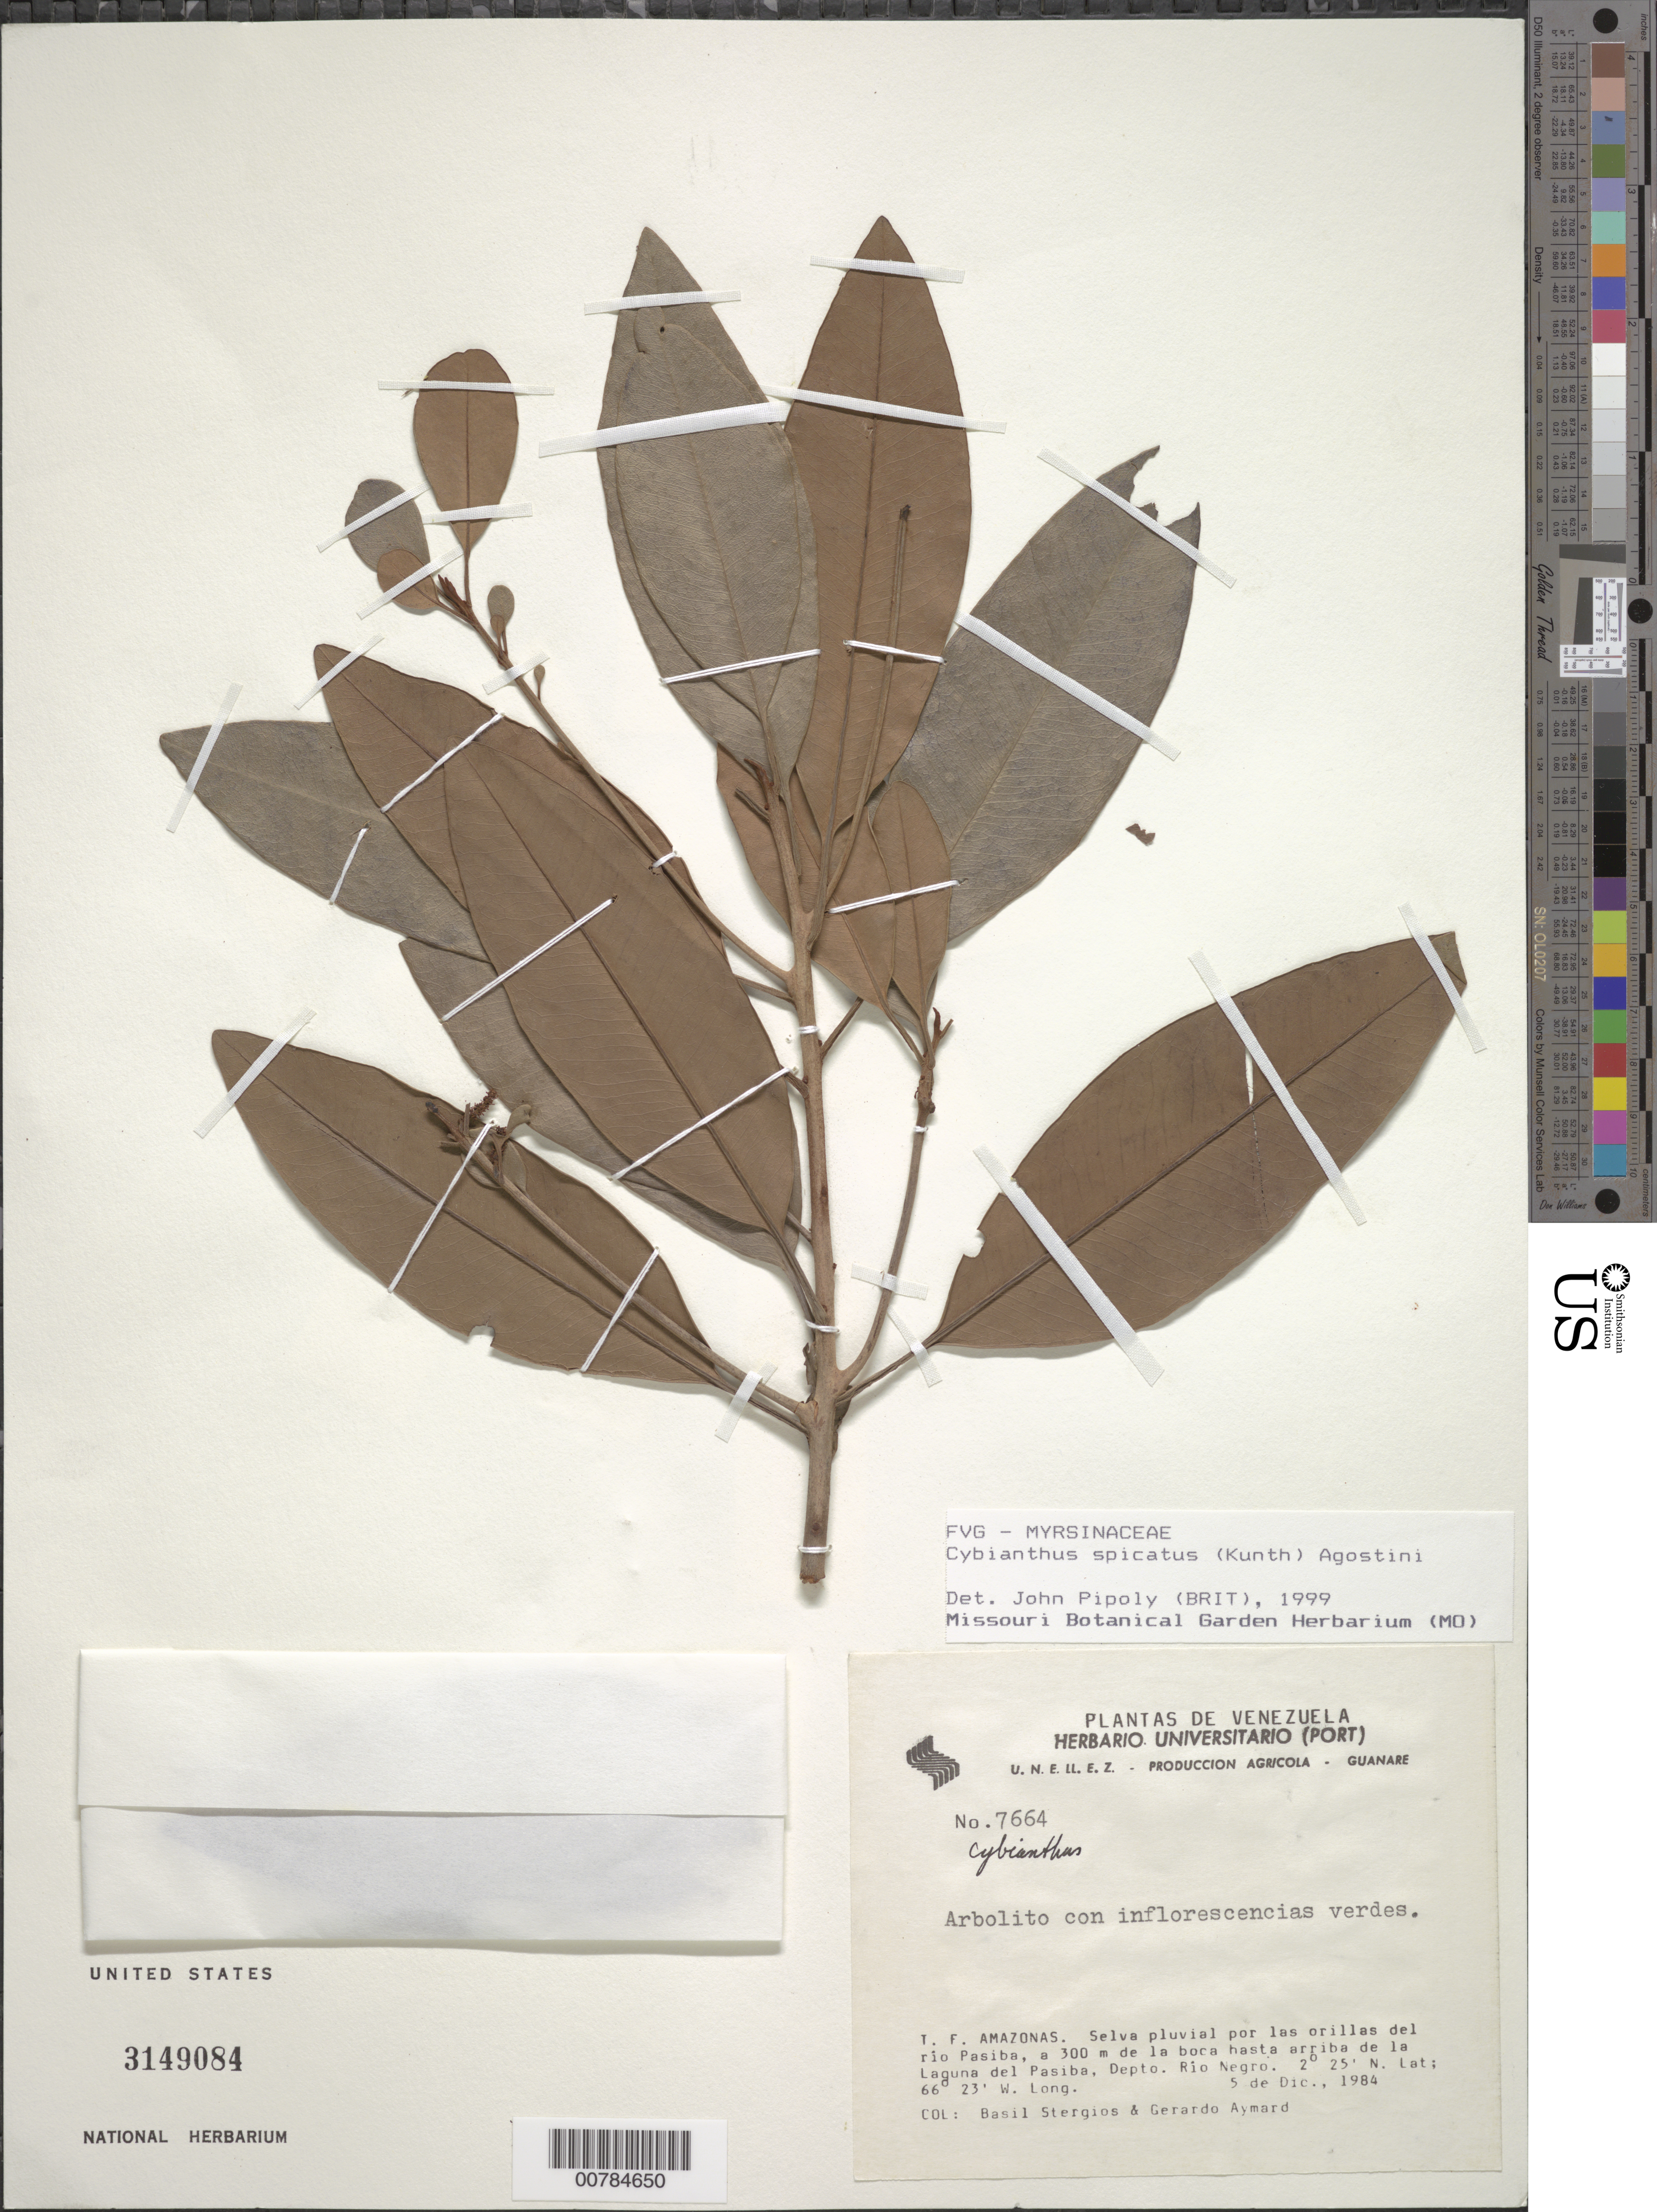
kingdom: Plantae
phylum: Tracheophyta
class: Magnoliopsida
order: Ericales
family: Primulaceae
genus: Cybianthus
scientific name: Cybianthus spicatus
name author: (Kunth) G. Agostini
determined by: Pipoly, J. J., III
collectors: B. G. Stergios & G. A. Aymard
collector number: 7664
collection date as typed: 5-Dec-84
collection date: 1984-12-05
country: Venezuela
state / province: Amazonas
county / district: Río Negro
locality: Río Pasiba, a 300 m de la boca hasta arriba de la laguna del Pasiba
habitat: Selva pluvial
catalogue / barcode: US 3149084